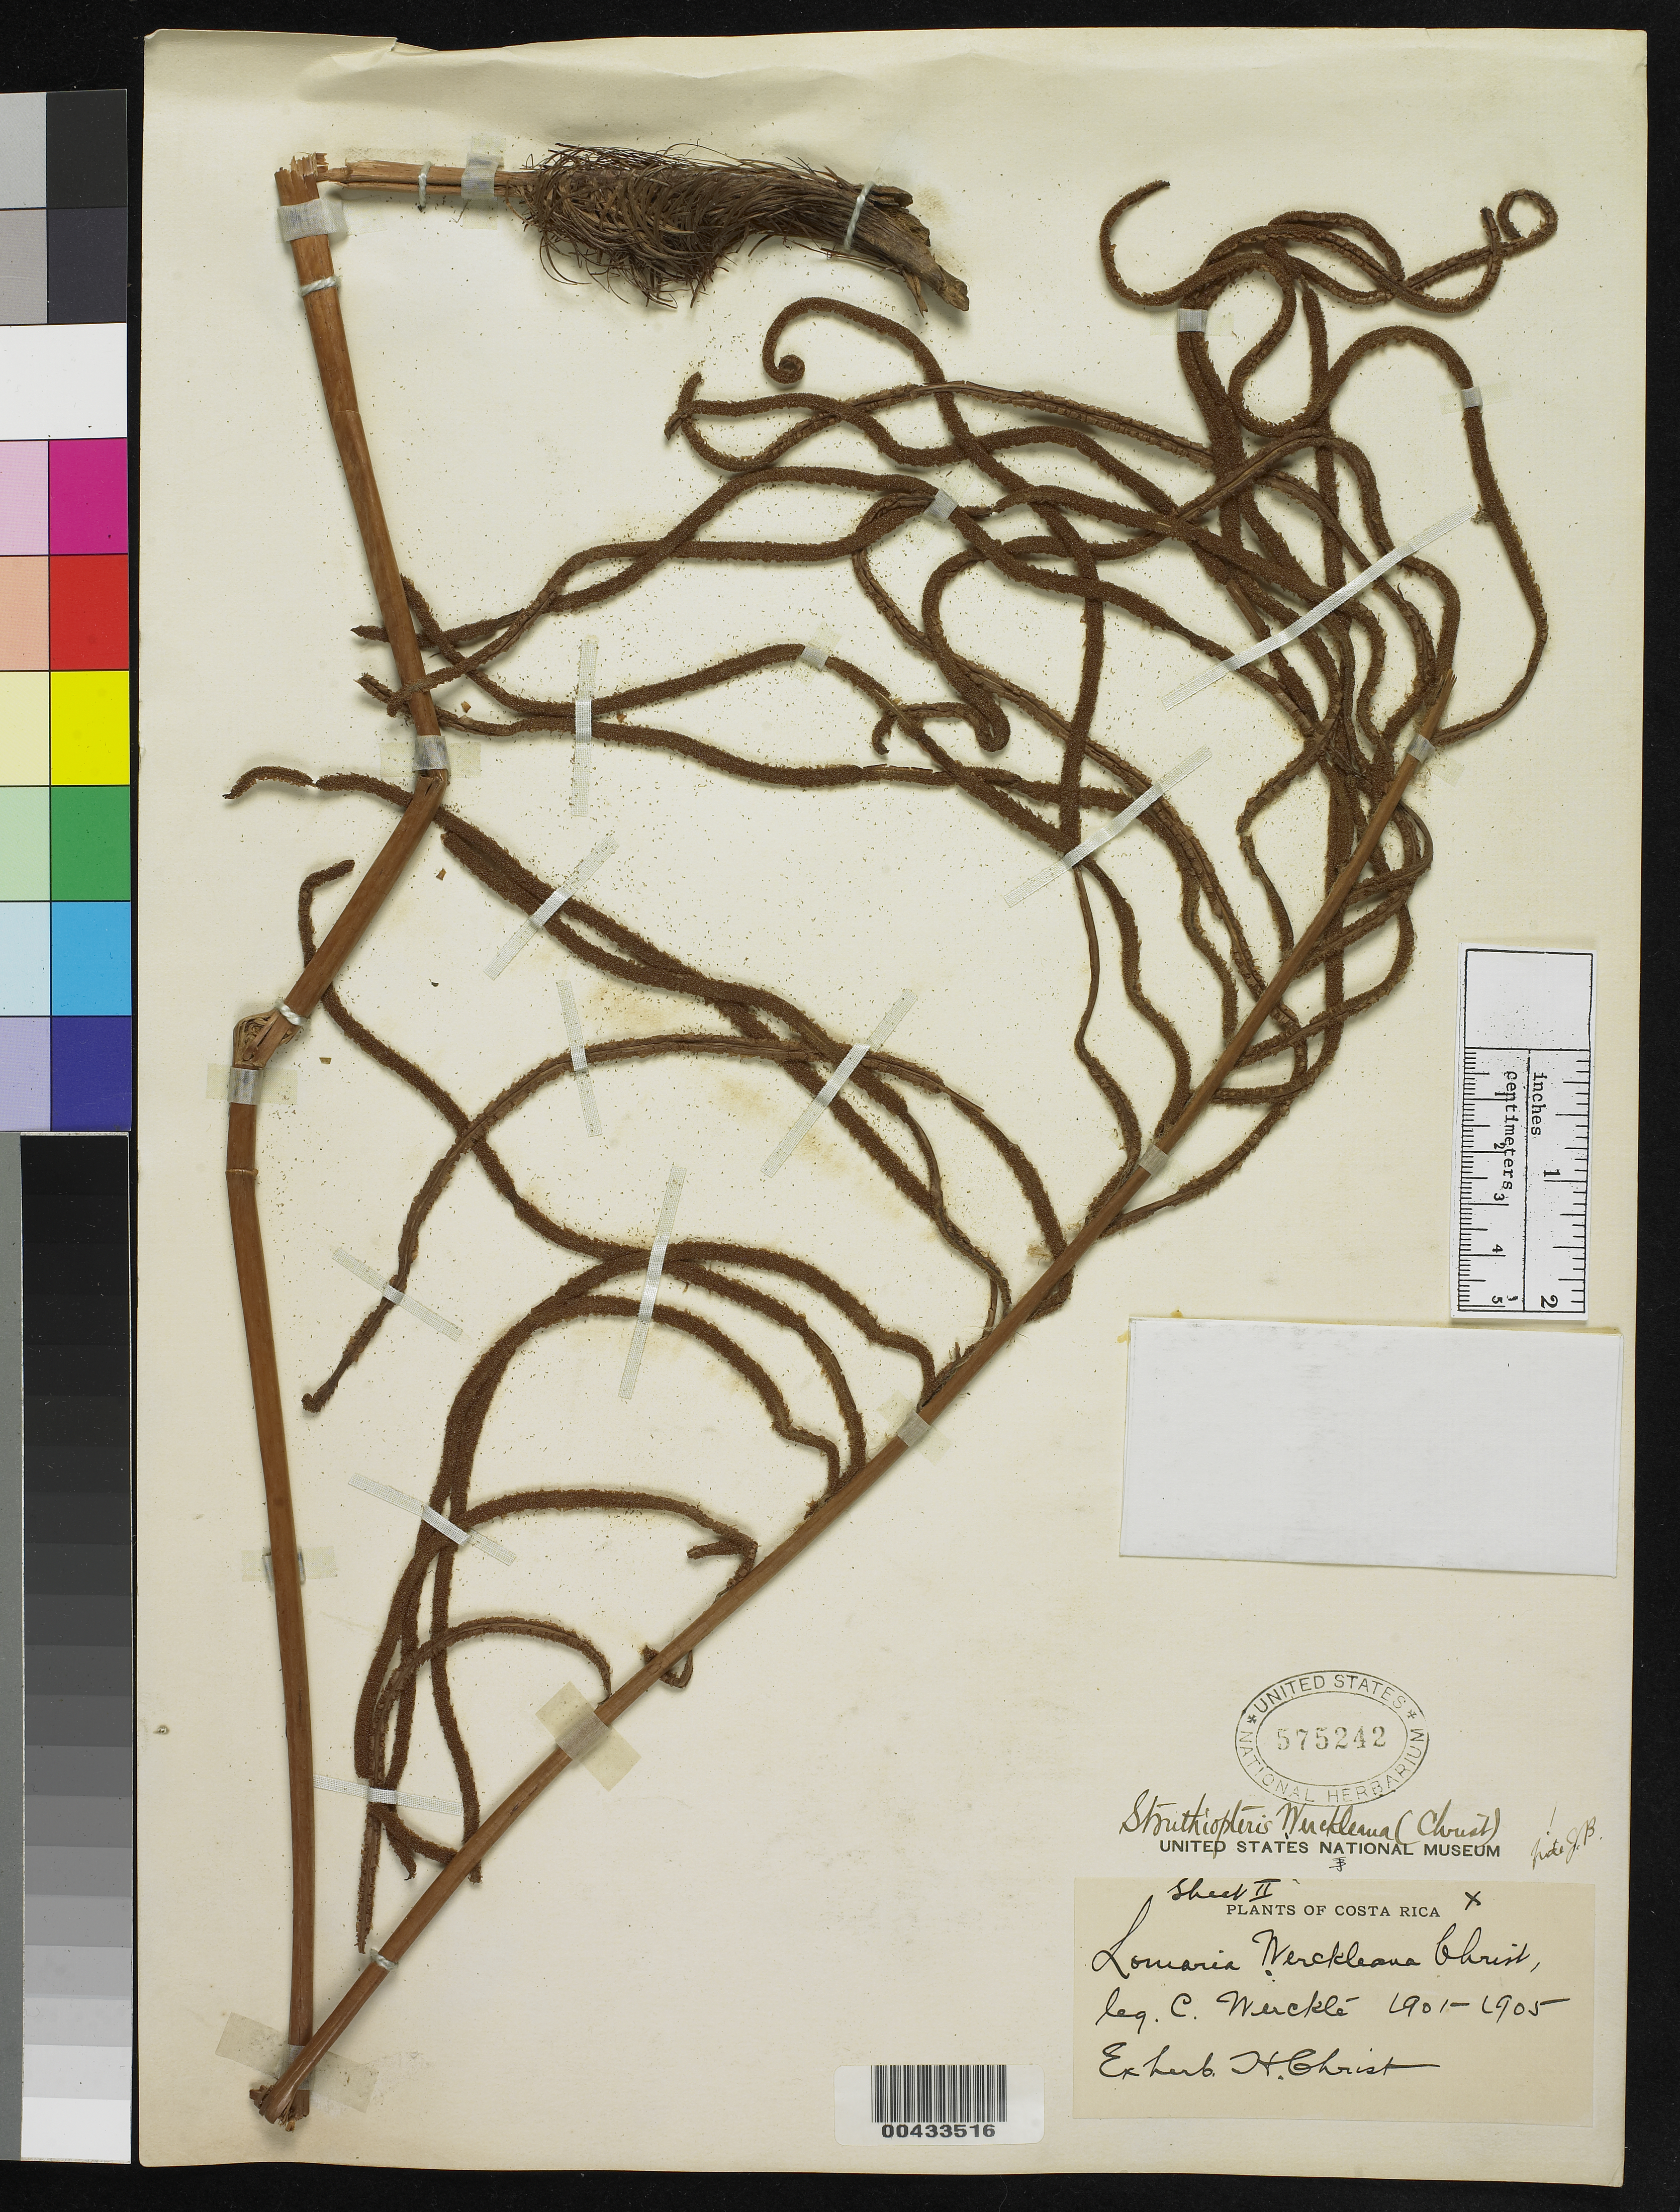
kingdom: Plantae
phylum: Tracheophyta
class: Polypodiopsida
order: Polypodiales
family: Blechnaceae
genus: Lomaria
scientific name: Lomaria werckleana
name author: Christ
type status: Type Collection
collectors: C. C Wercklé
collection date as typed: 1901 to -- --- 1905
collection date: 1901/1905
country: Costa Rica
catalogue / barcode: US 575242